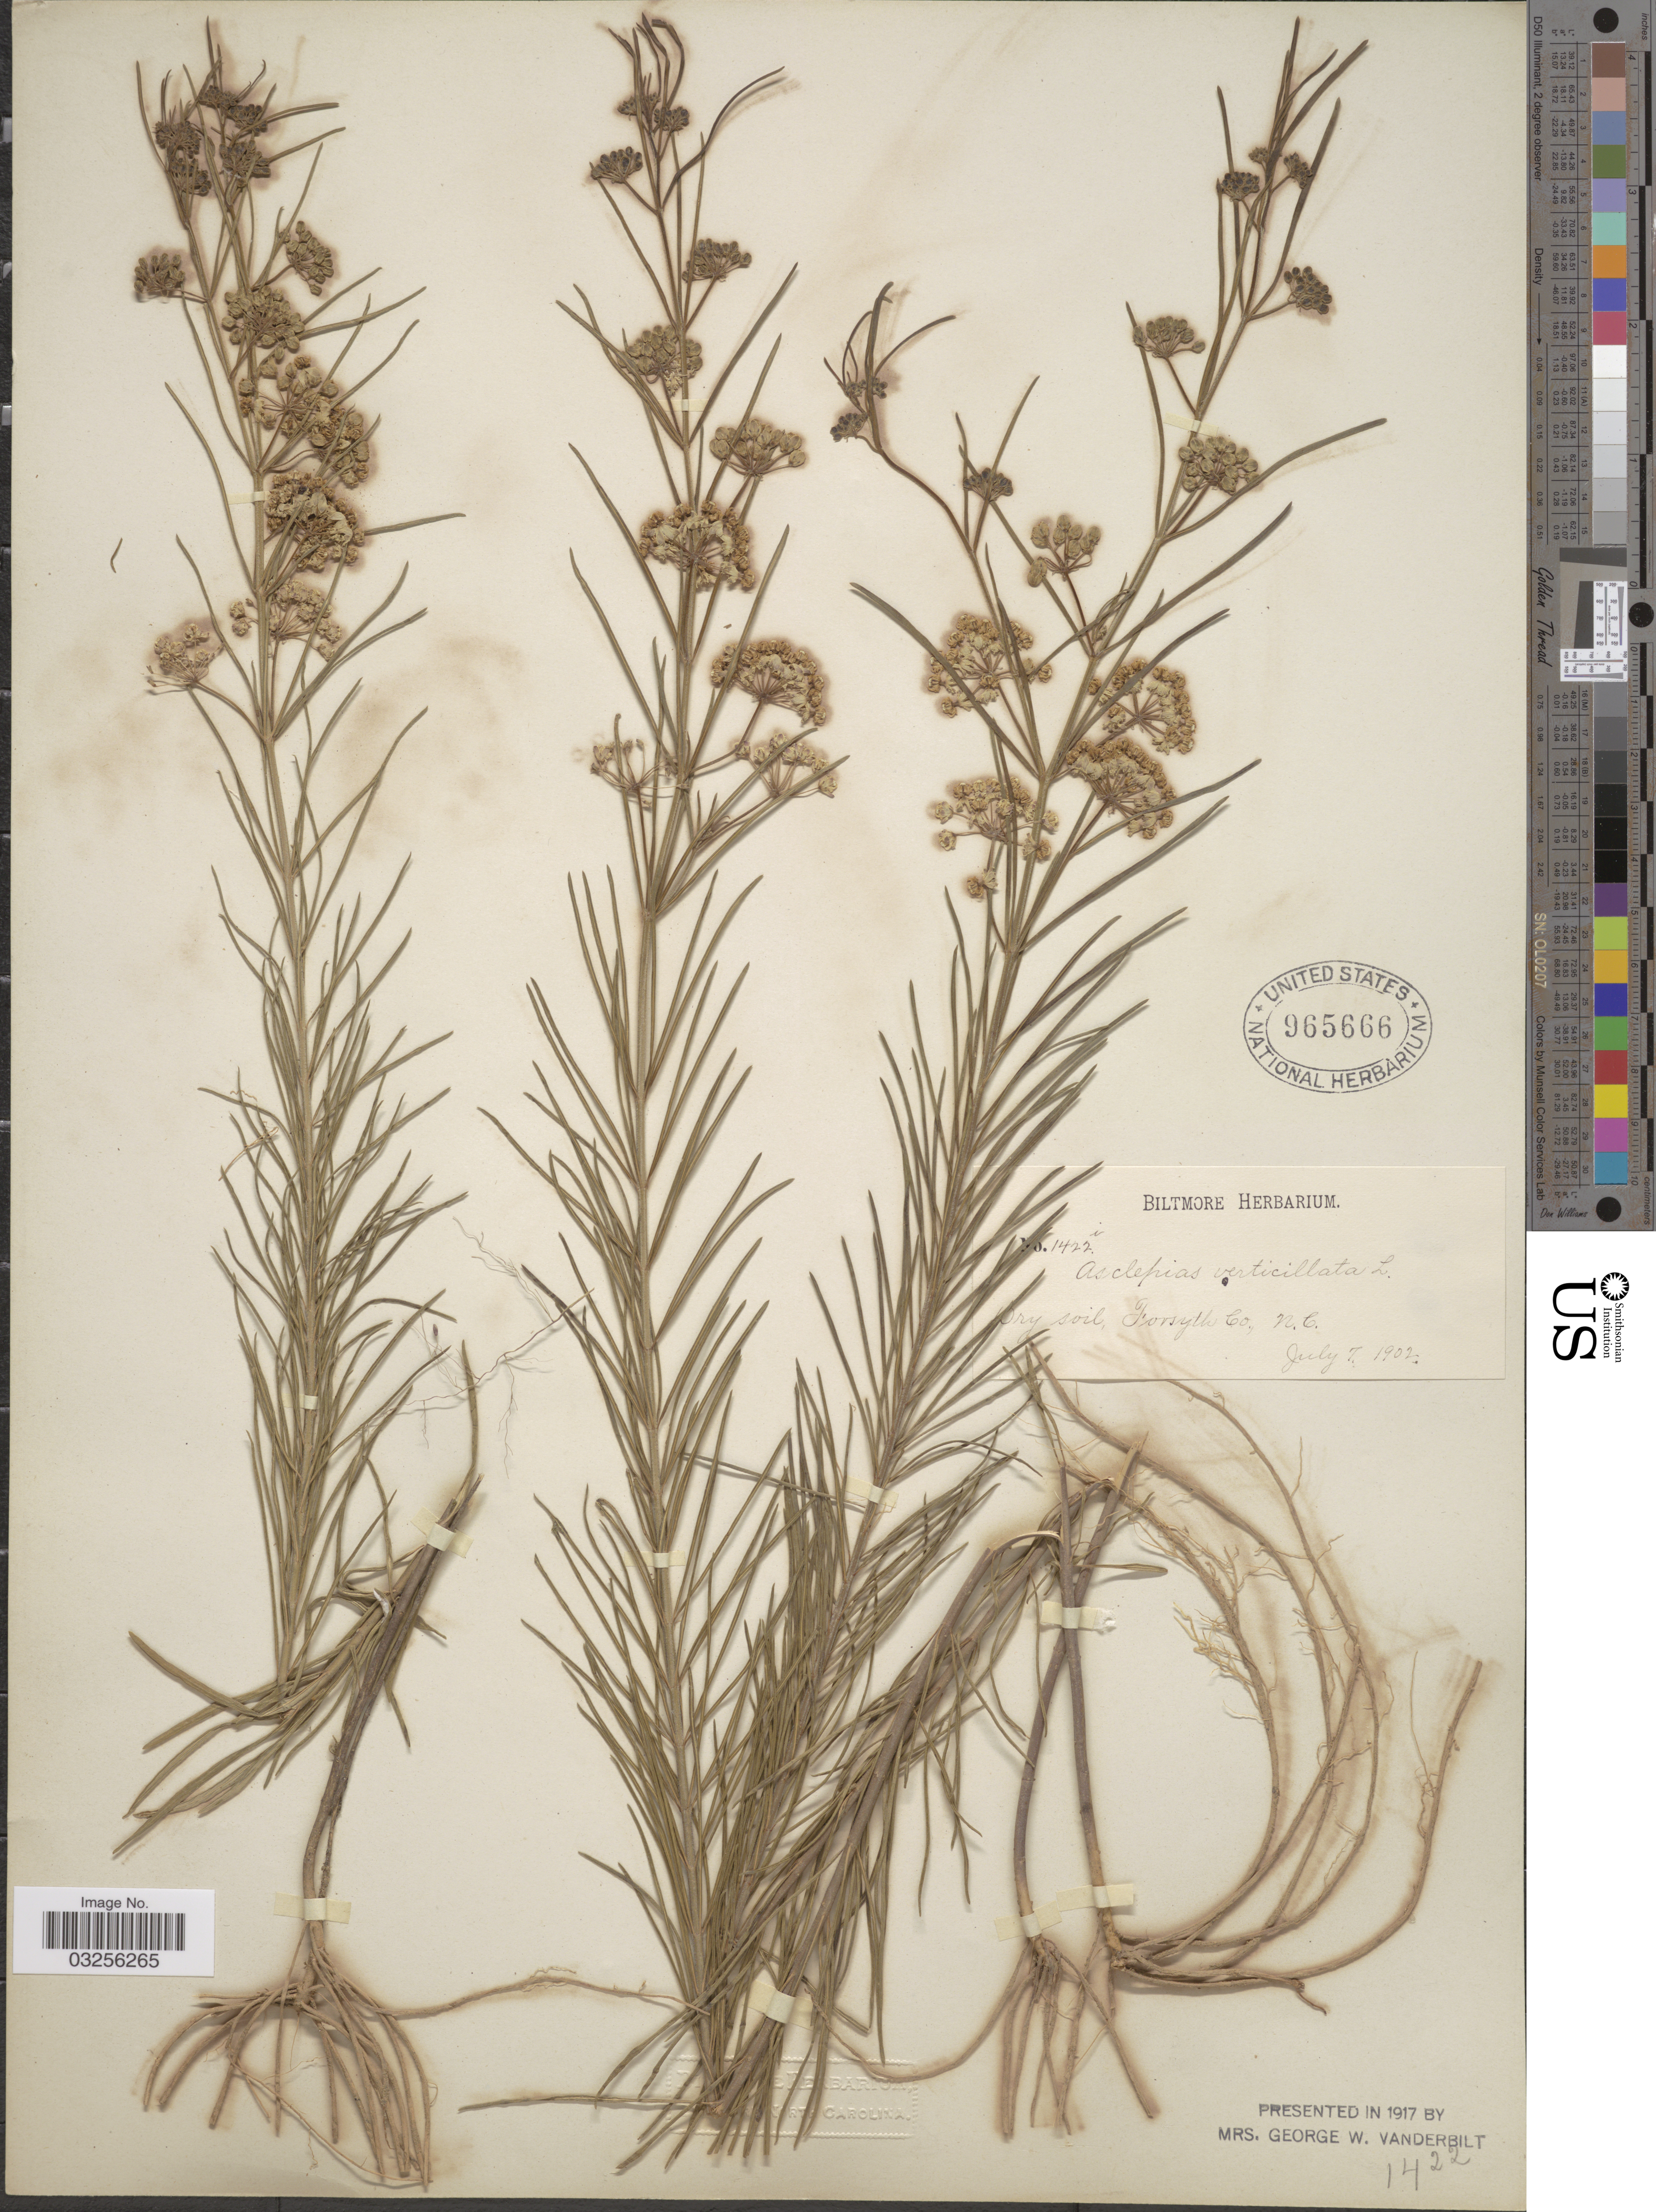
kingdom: Plantae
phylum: Tracheophyta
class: Magnoliopsida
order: Gentianales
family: Apocynaceae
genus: Asclepias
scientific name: Asclepias verticillata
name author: L.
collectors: ex herb. Biltmore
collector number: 1422i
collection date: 1902-07-07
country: United States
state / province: North Carolina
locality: Dry soil, Forsyth Co.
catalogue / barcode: US 965666